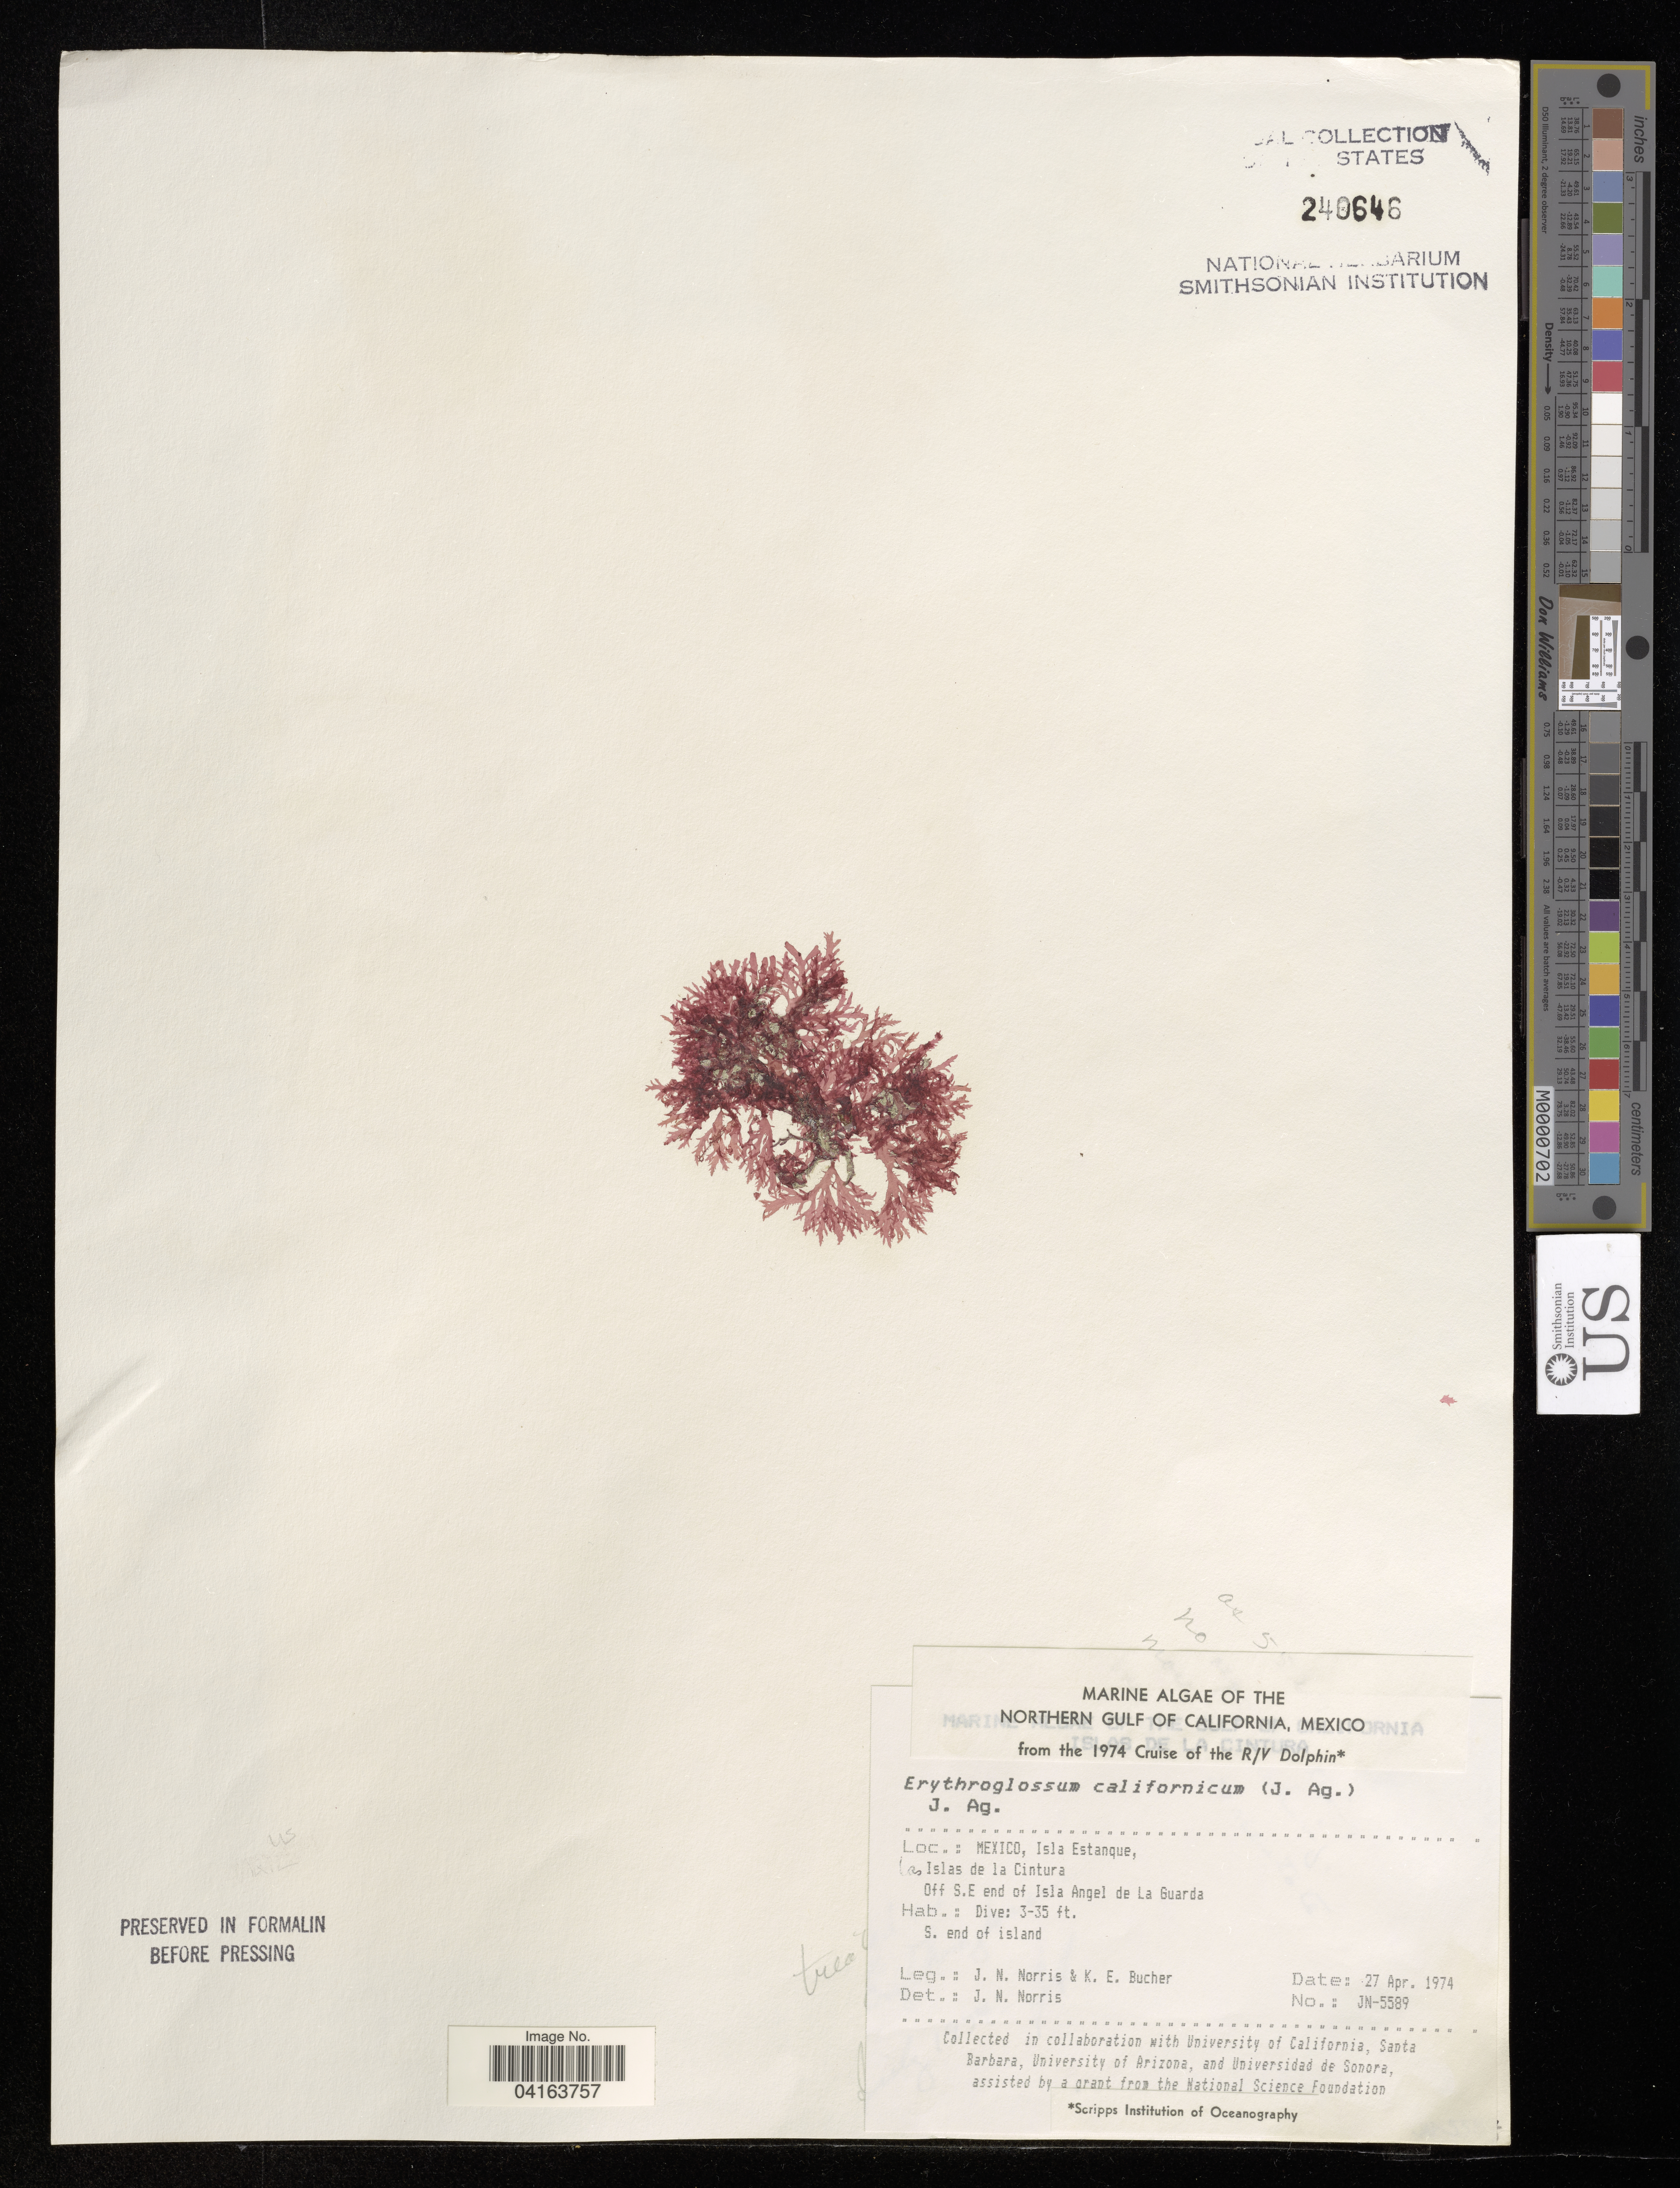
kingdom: Plantae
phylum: Rhodophyta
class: Florideophyceae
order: Ceramiales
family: Delesseriaceae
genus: Erythroglossum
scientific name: Erythroglossum californicum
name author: (J. Agardh) J. Agardh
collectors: J. Norris & K. E. Bucher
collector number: JN-5589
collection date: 1974-04-27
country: Mexico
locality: The Northern Gulf of California. Isla Estanque, Las Islas de la Cintura. Off S.E end of Isla Angel de La Guarda.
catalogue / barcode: US 240646